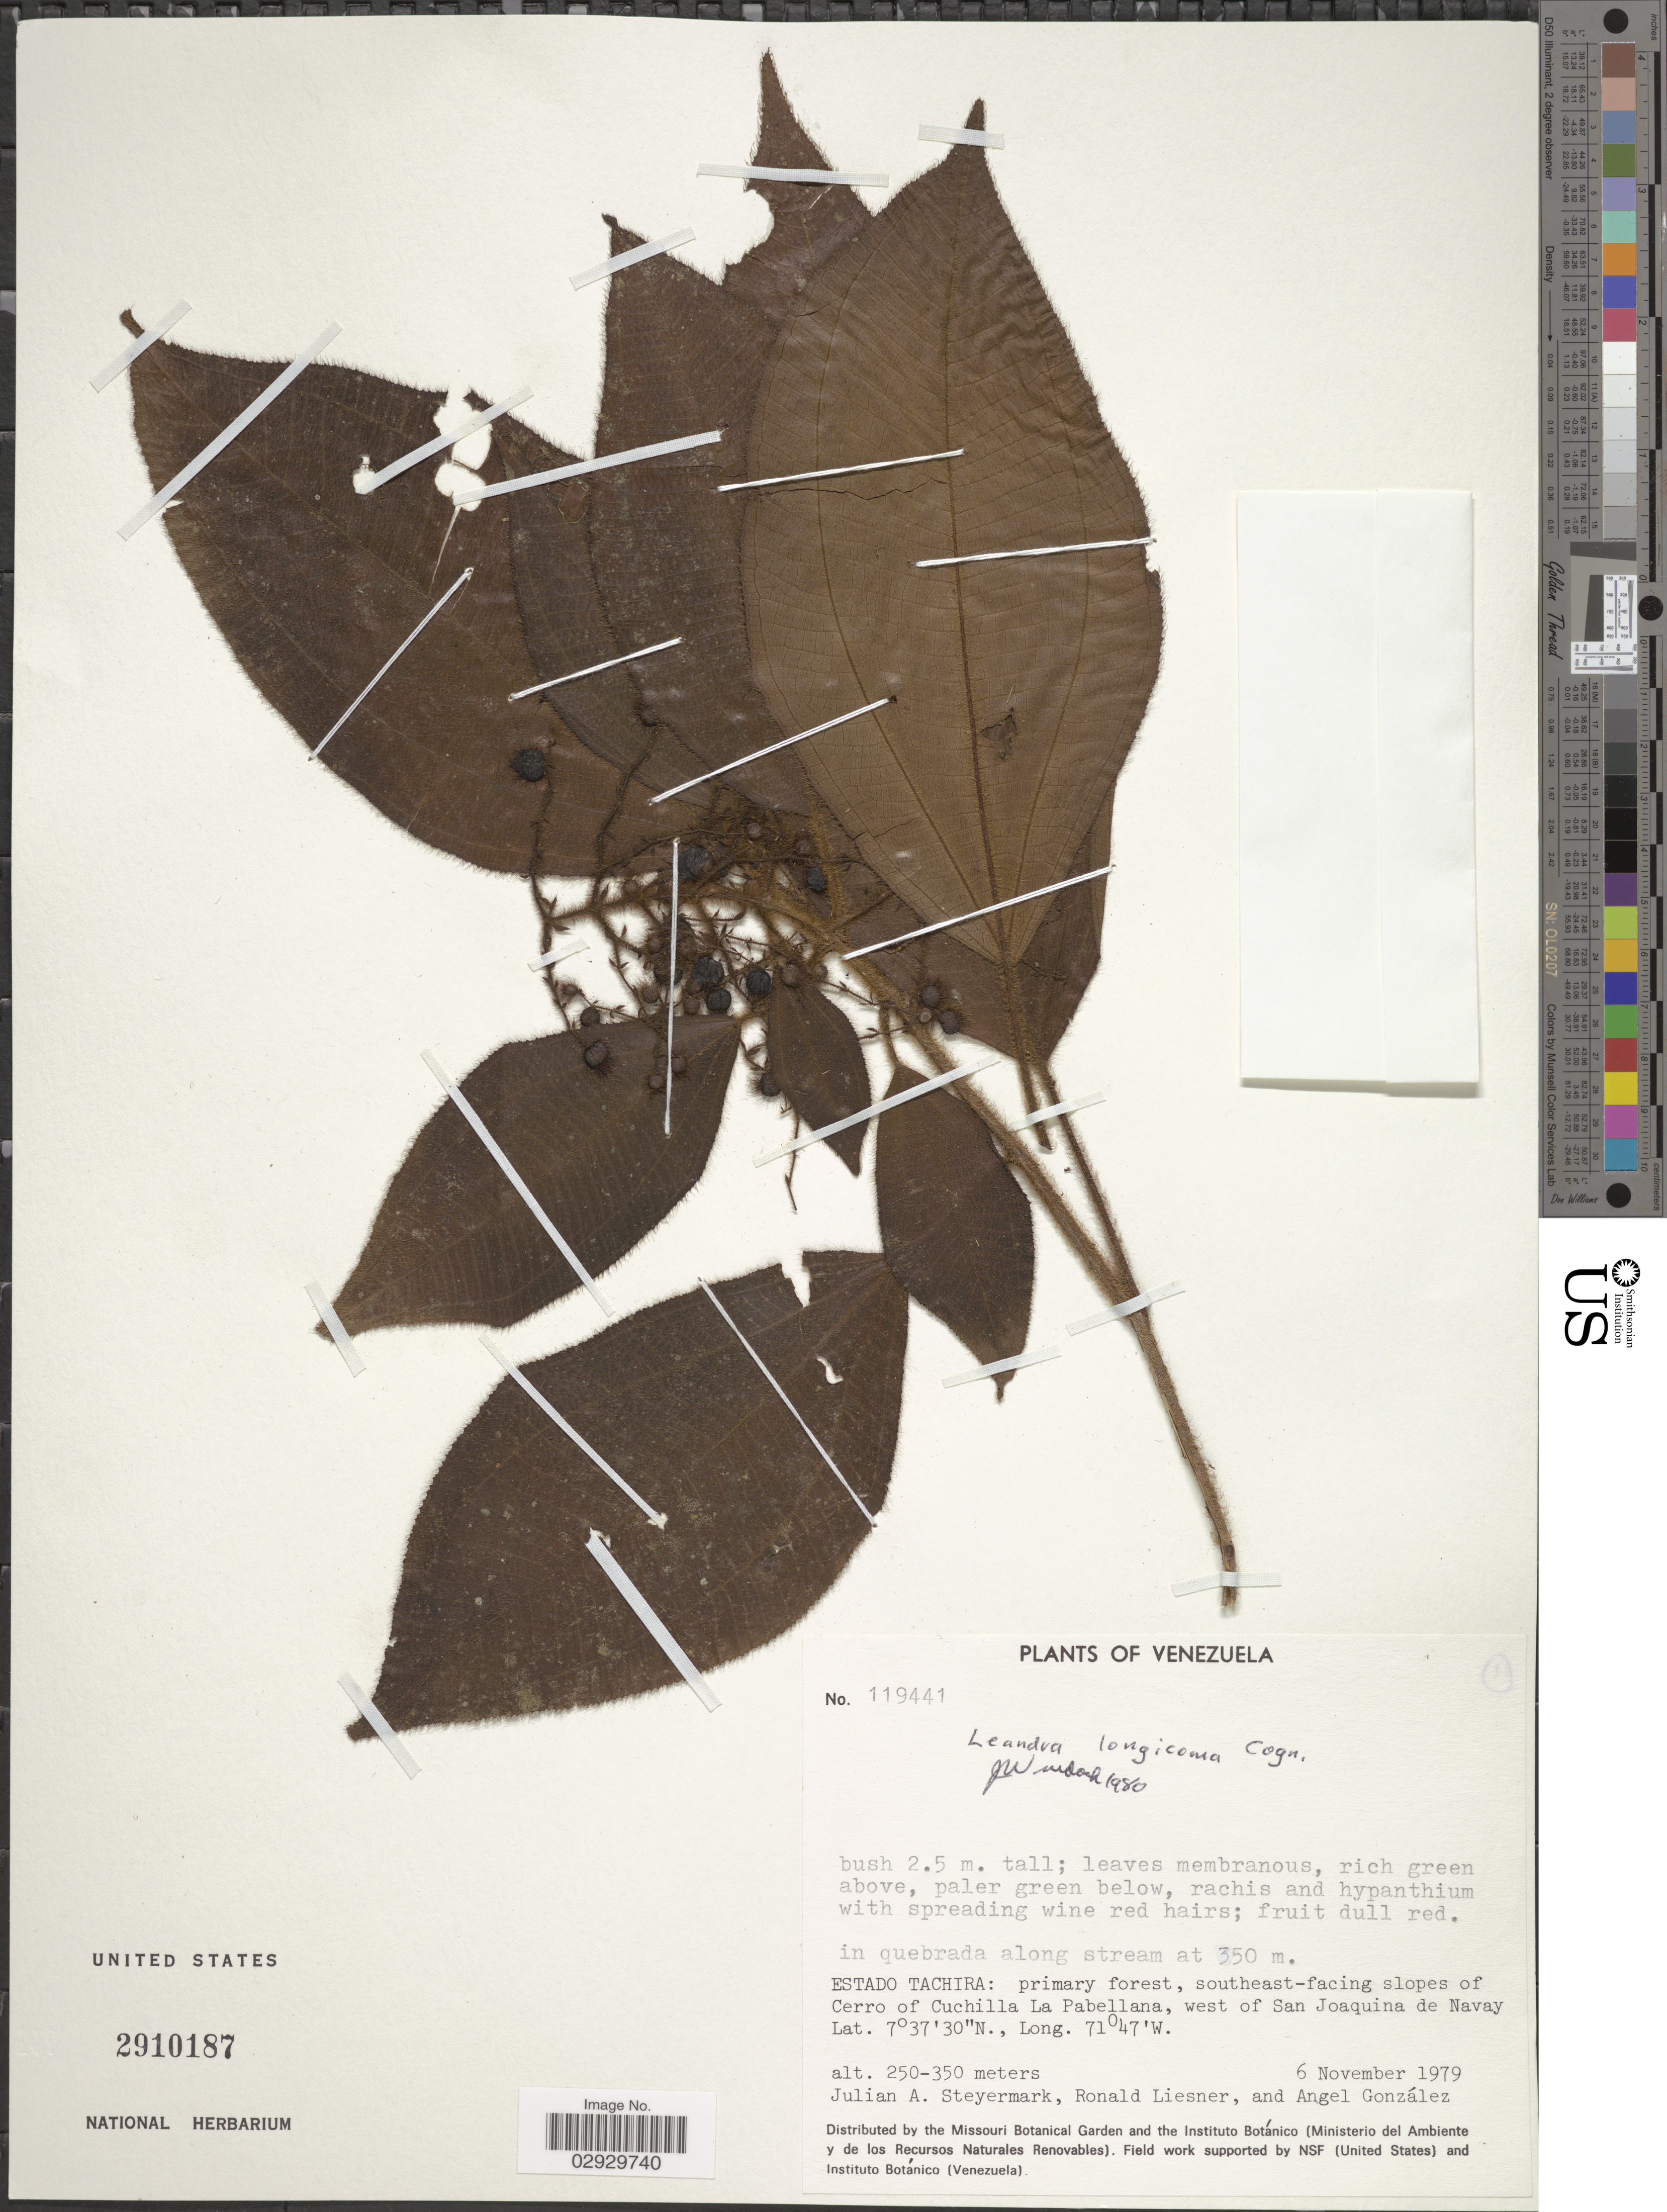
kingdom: Plantae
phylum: Tracheophyta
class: Magnoliopsida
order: Myrtales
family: Melastomataceae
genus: Leandra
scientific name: Leandra longicoma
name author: Cogn.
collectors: J. Steyermark, R. L. Liesner & A. C. González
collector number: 119441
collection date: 1979-11-06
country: Venezuela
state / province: Tachira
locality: Southeast-facing slopes of Cerro of Cuchilla La Pabellana, west of San Joaquina de Navay.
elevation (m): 250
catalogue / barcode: US 2910187